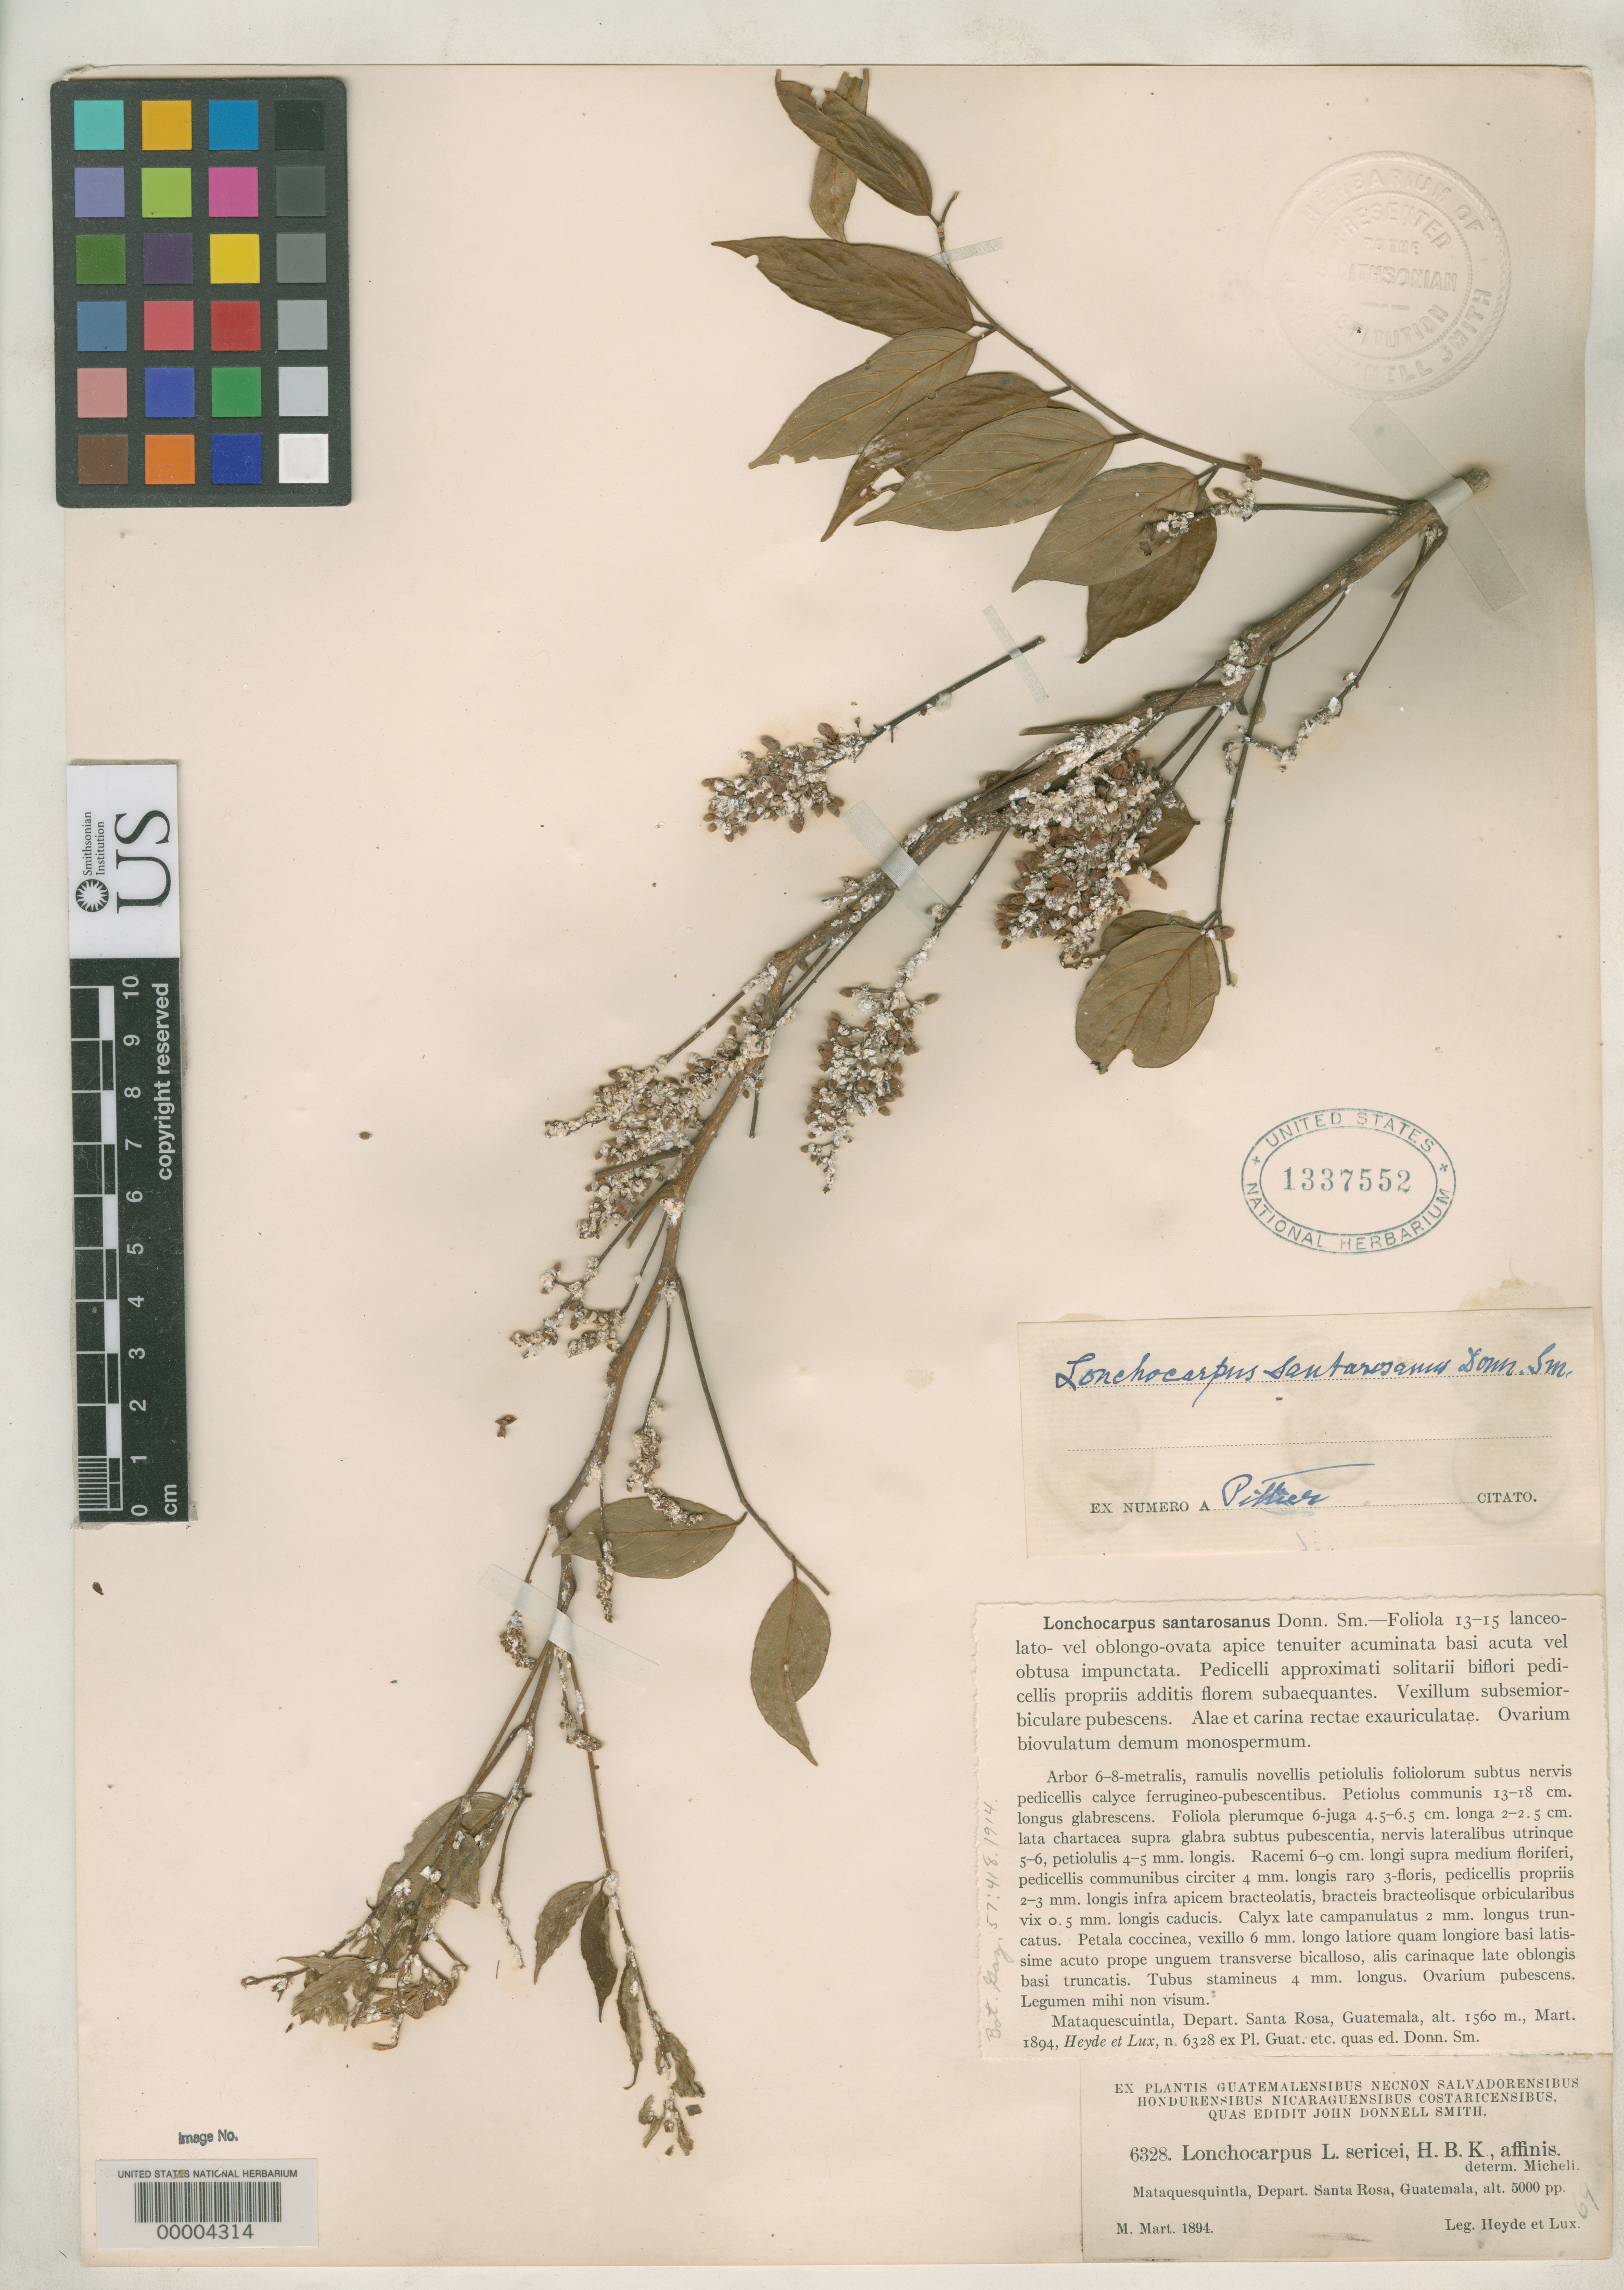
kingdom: Plantae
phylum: Tracheophyta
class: Magnoliopsida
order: Fabales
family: Fabaceae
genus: Lonchocarpus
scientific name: Lonchocarpus santarosanus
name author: Donn. Sm.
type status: Type Collection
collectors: E. T. Heyde & E. Lux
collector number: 6328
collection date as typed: Mar 1894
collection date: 1894-03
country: Guatemala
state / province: Santa Rosa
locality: Mataquescuintla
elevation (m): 1560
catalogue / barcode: US 1337552